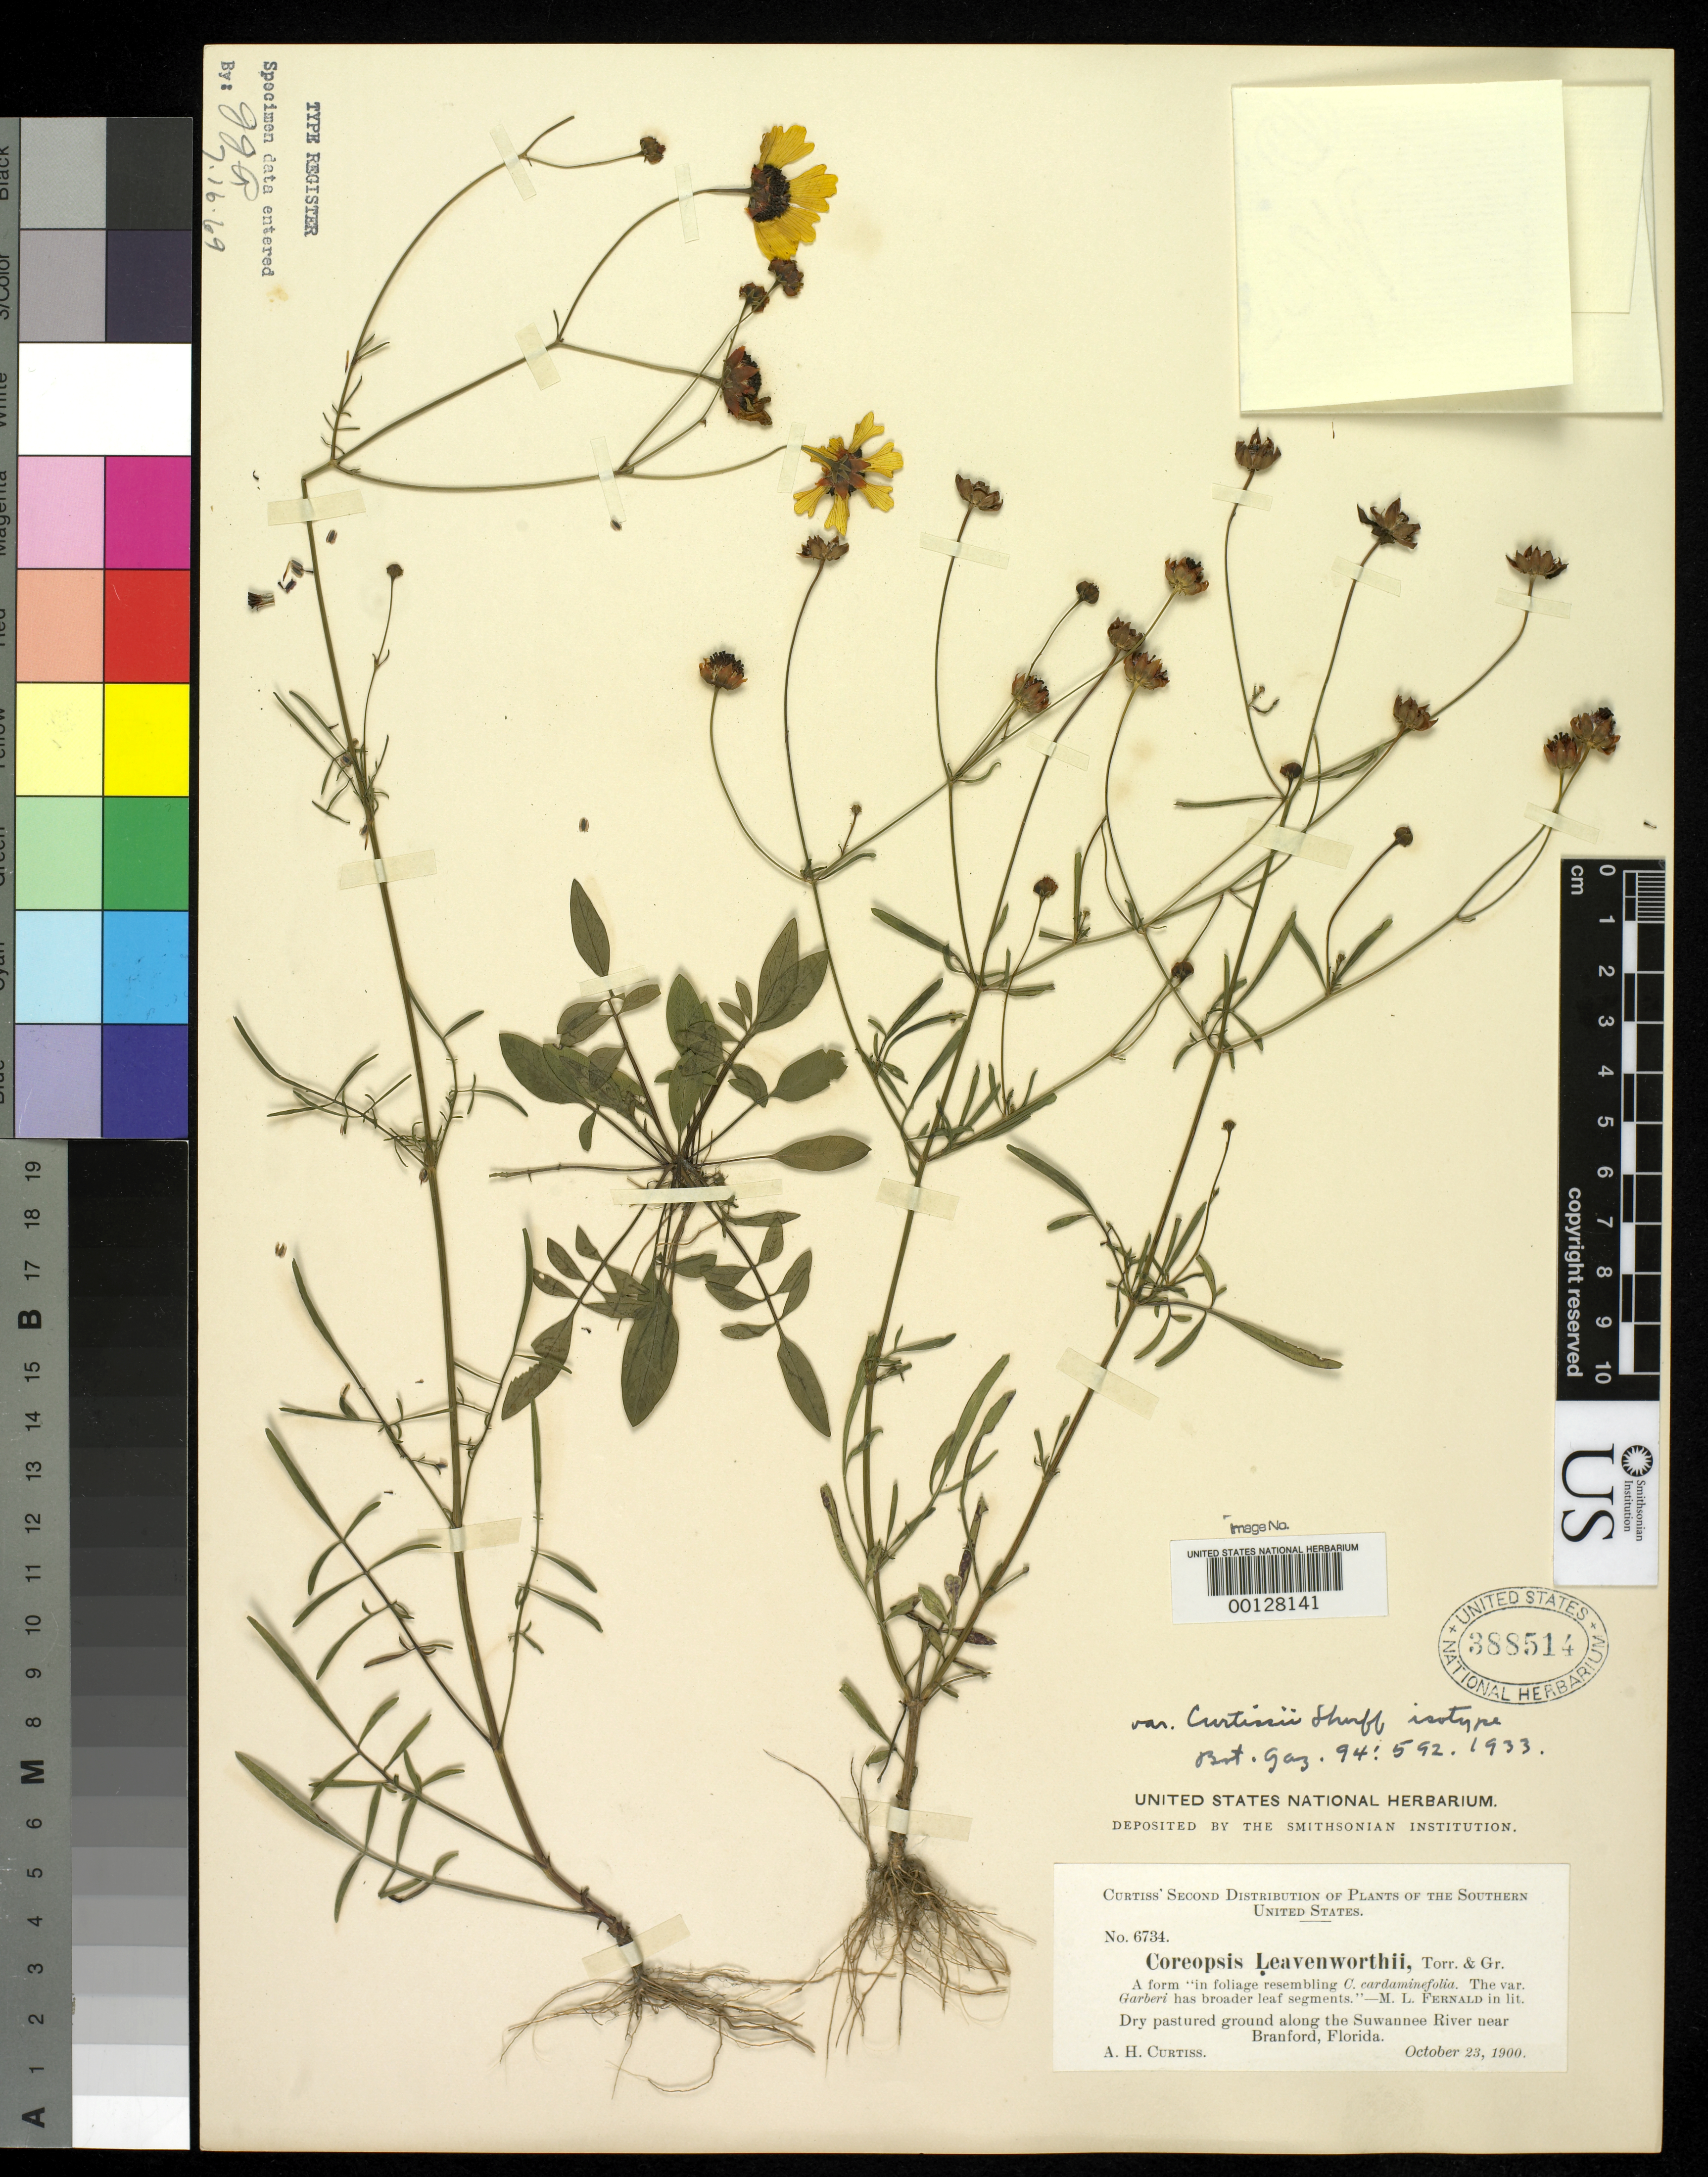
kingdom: Plantae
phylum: Tracheophyta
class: Magnoliopsida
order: Asterales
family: Asteraceae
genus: Coreopsis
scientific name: Coreopsis leavenworthii var. curtissii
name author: Sherff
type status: Isotype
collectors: A. H. Curtiss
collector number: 6734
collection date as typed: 23 Oct 1900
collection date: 1900-10-23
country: United States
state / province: Florida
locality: Along Suwannee River near Branford.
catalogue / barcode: US 388514